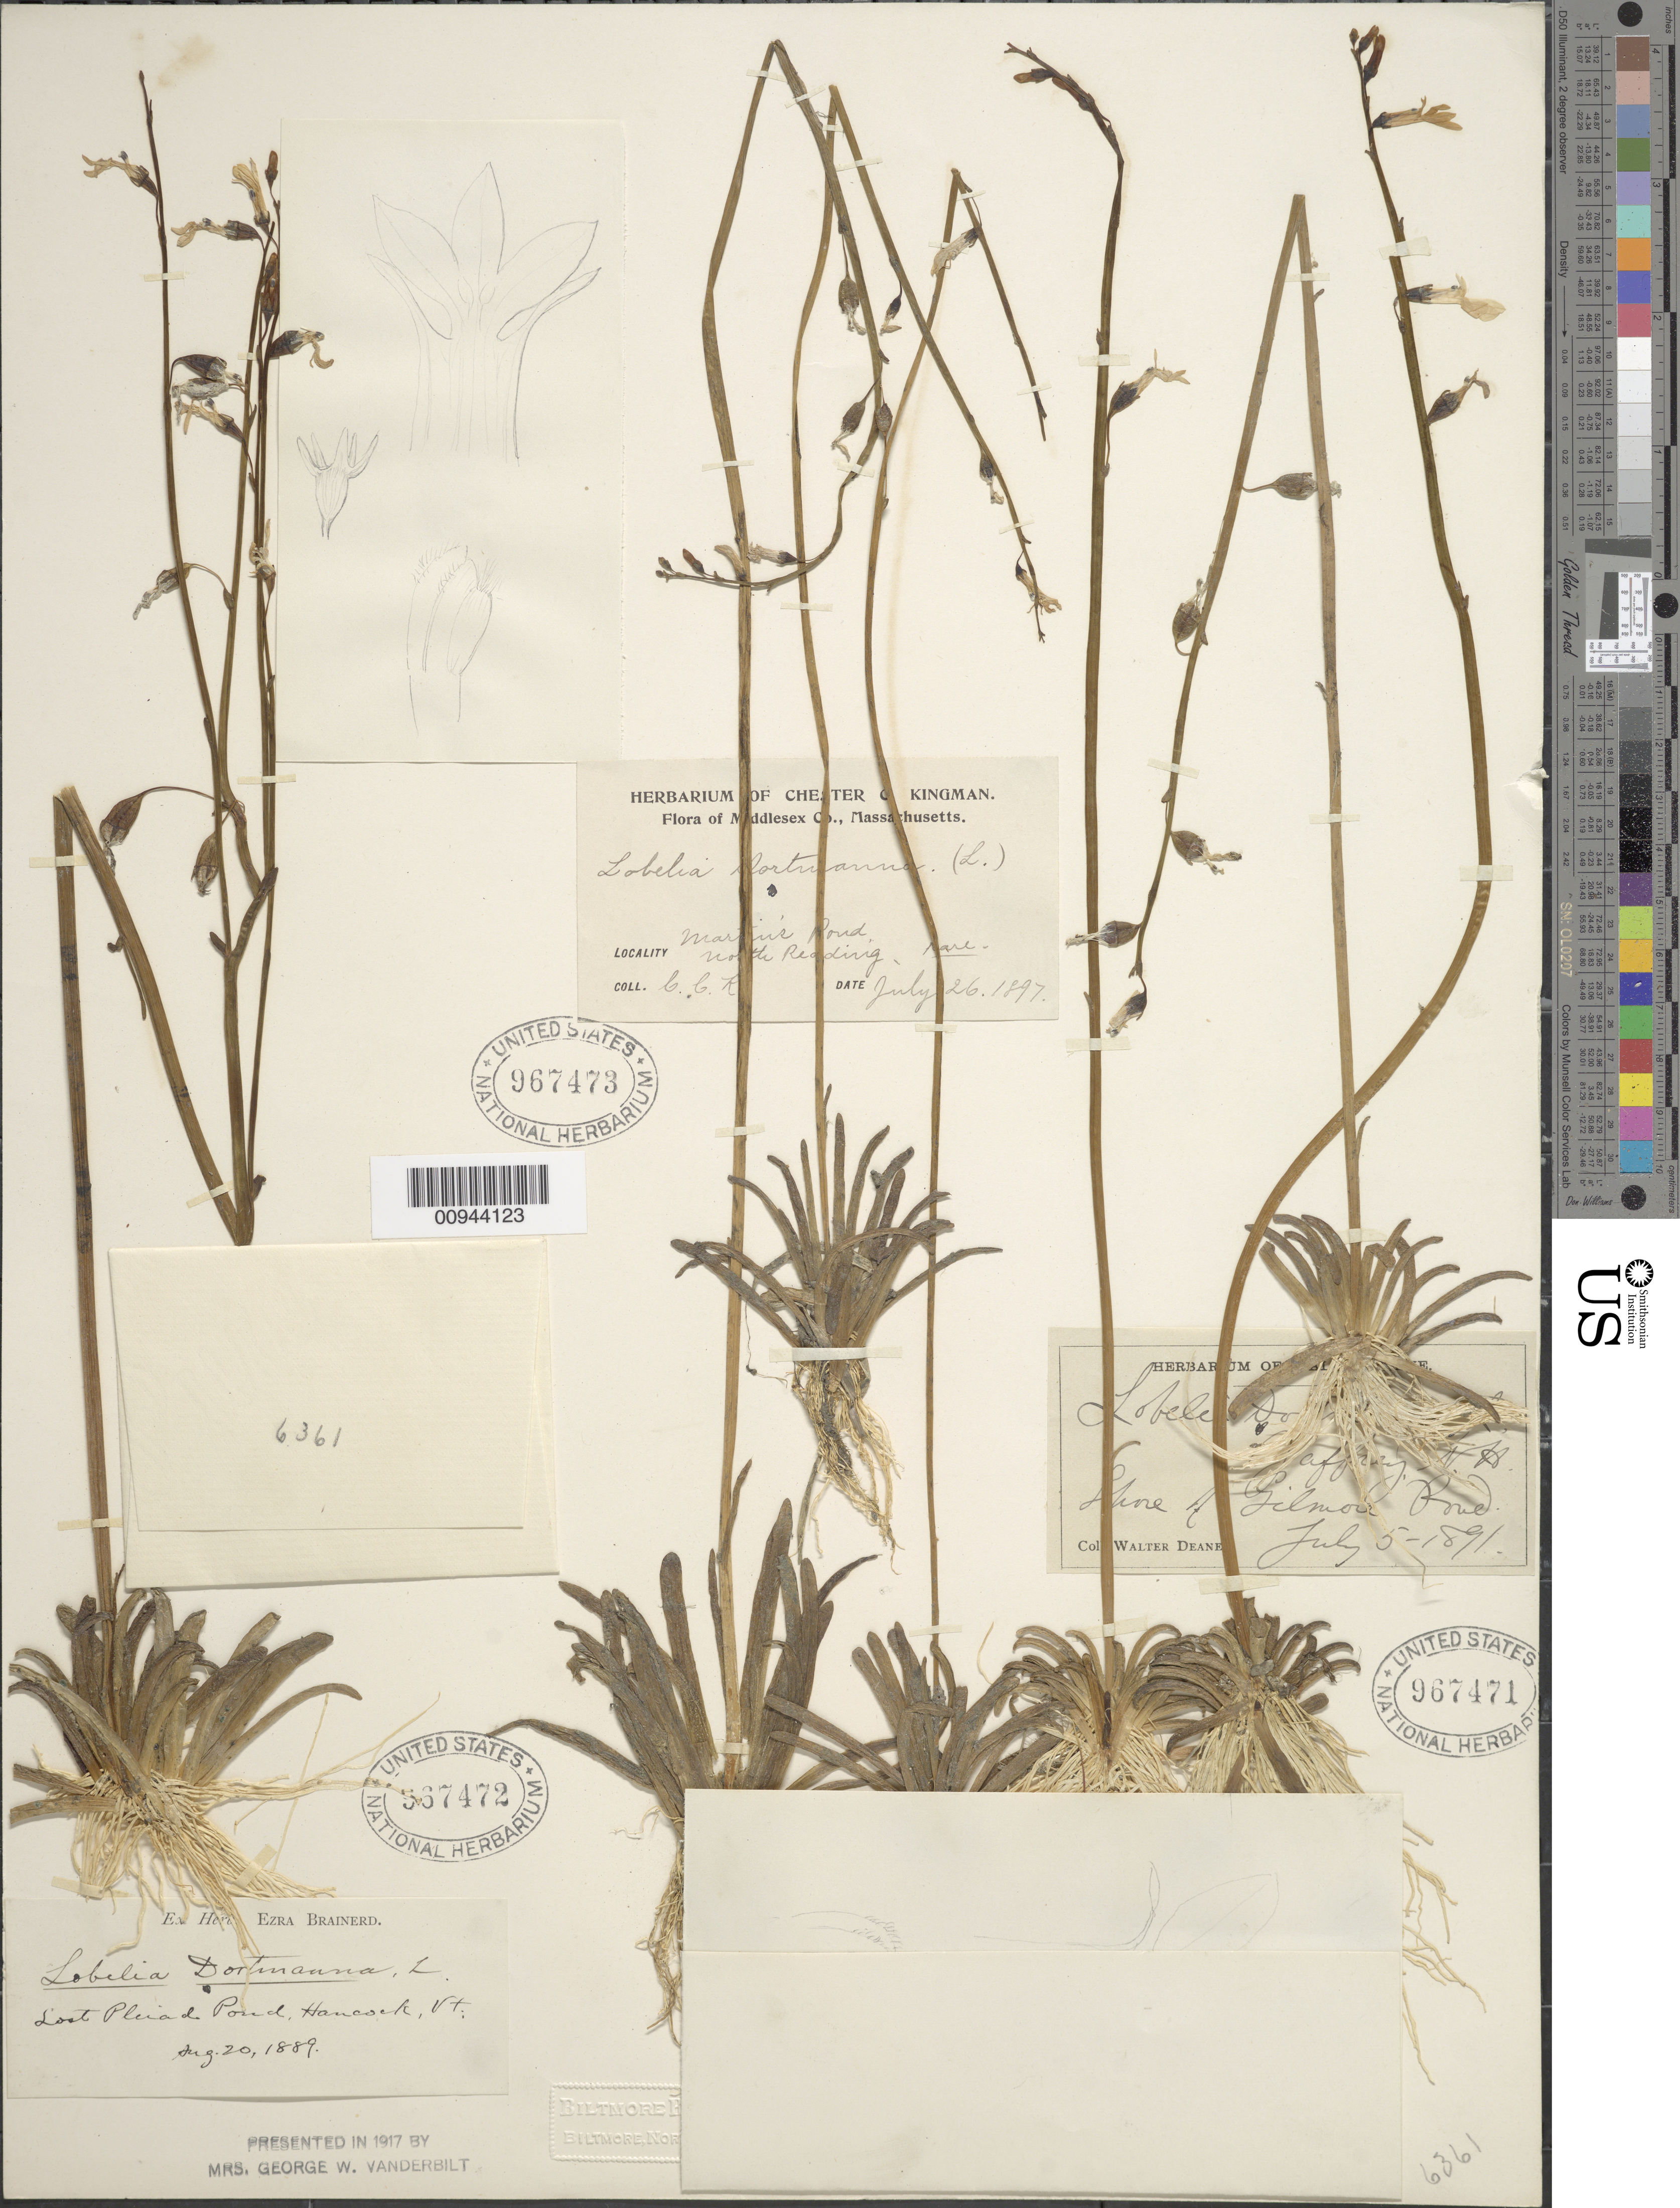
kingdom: Plantae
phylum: Tracheophyta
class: Magnoliopsida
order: Asterales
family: Campanulaceae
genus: Lobelia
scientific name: Lobelia dortmanna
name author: L.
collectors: W. Deane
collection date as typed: July 5, 1891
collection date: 1891-07-05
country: United States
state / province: New Hampshire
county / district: Cheshire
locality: Jaffrey, Gilmore Road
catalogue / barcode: US 967471-3